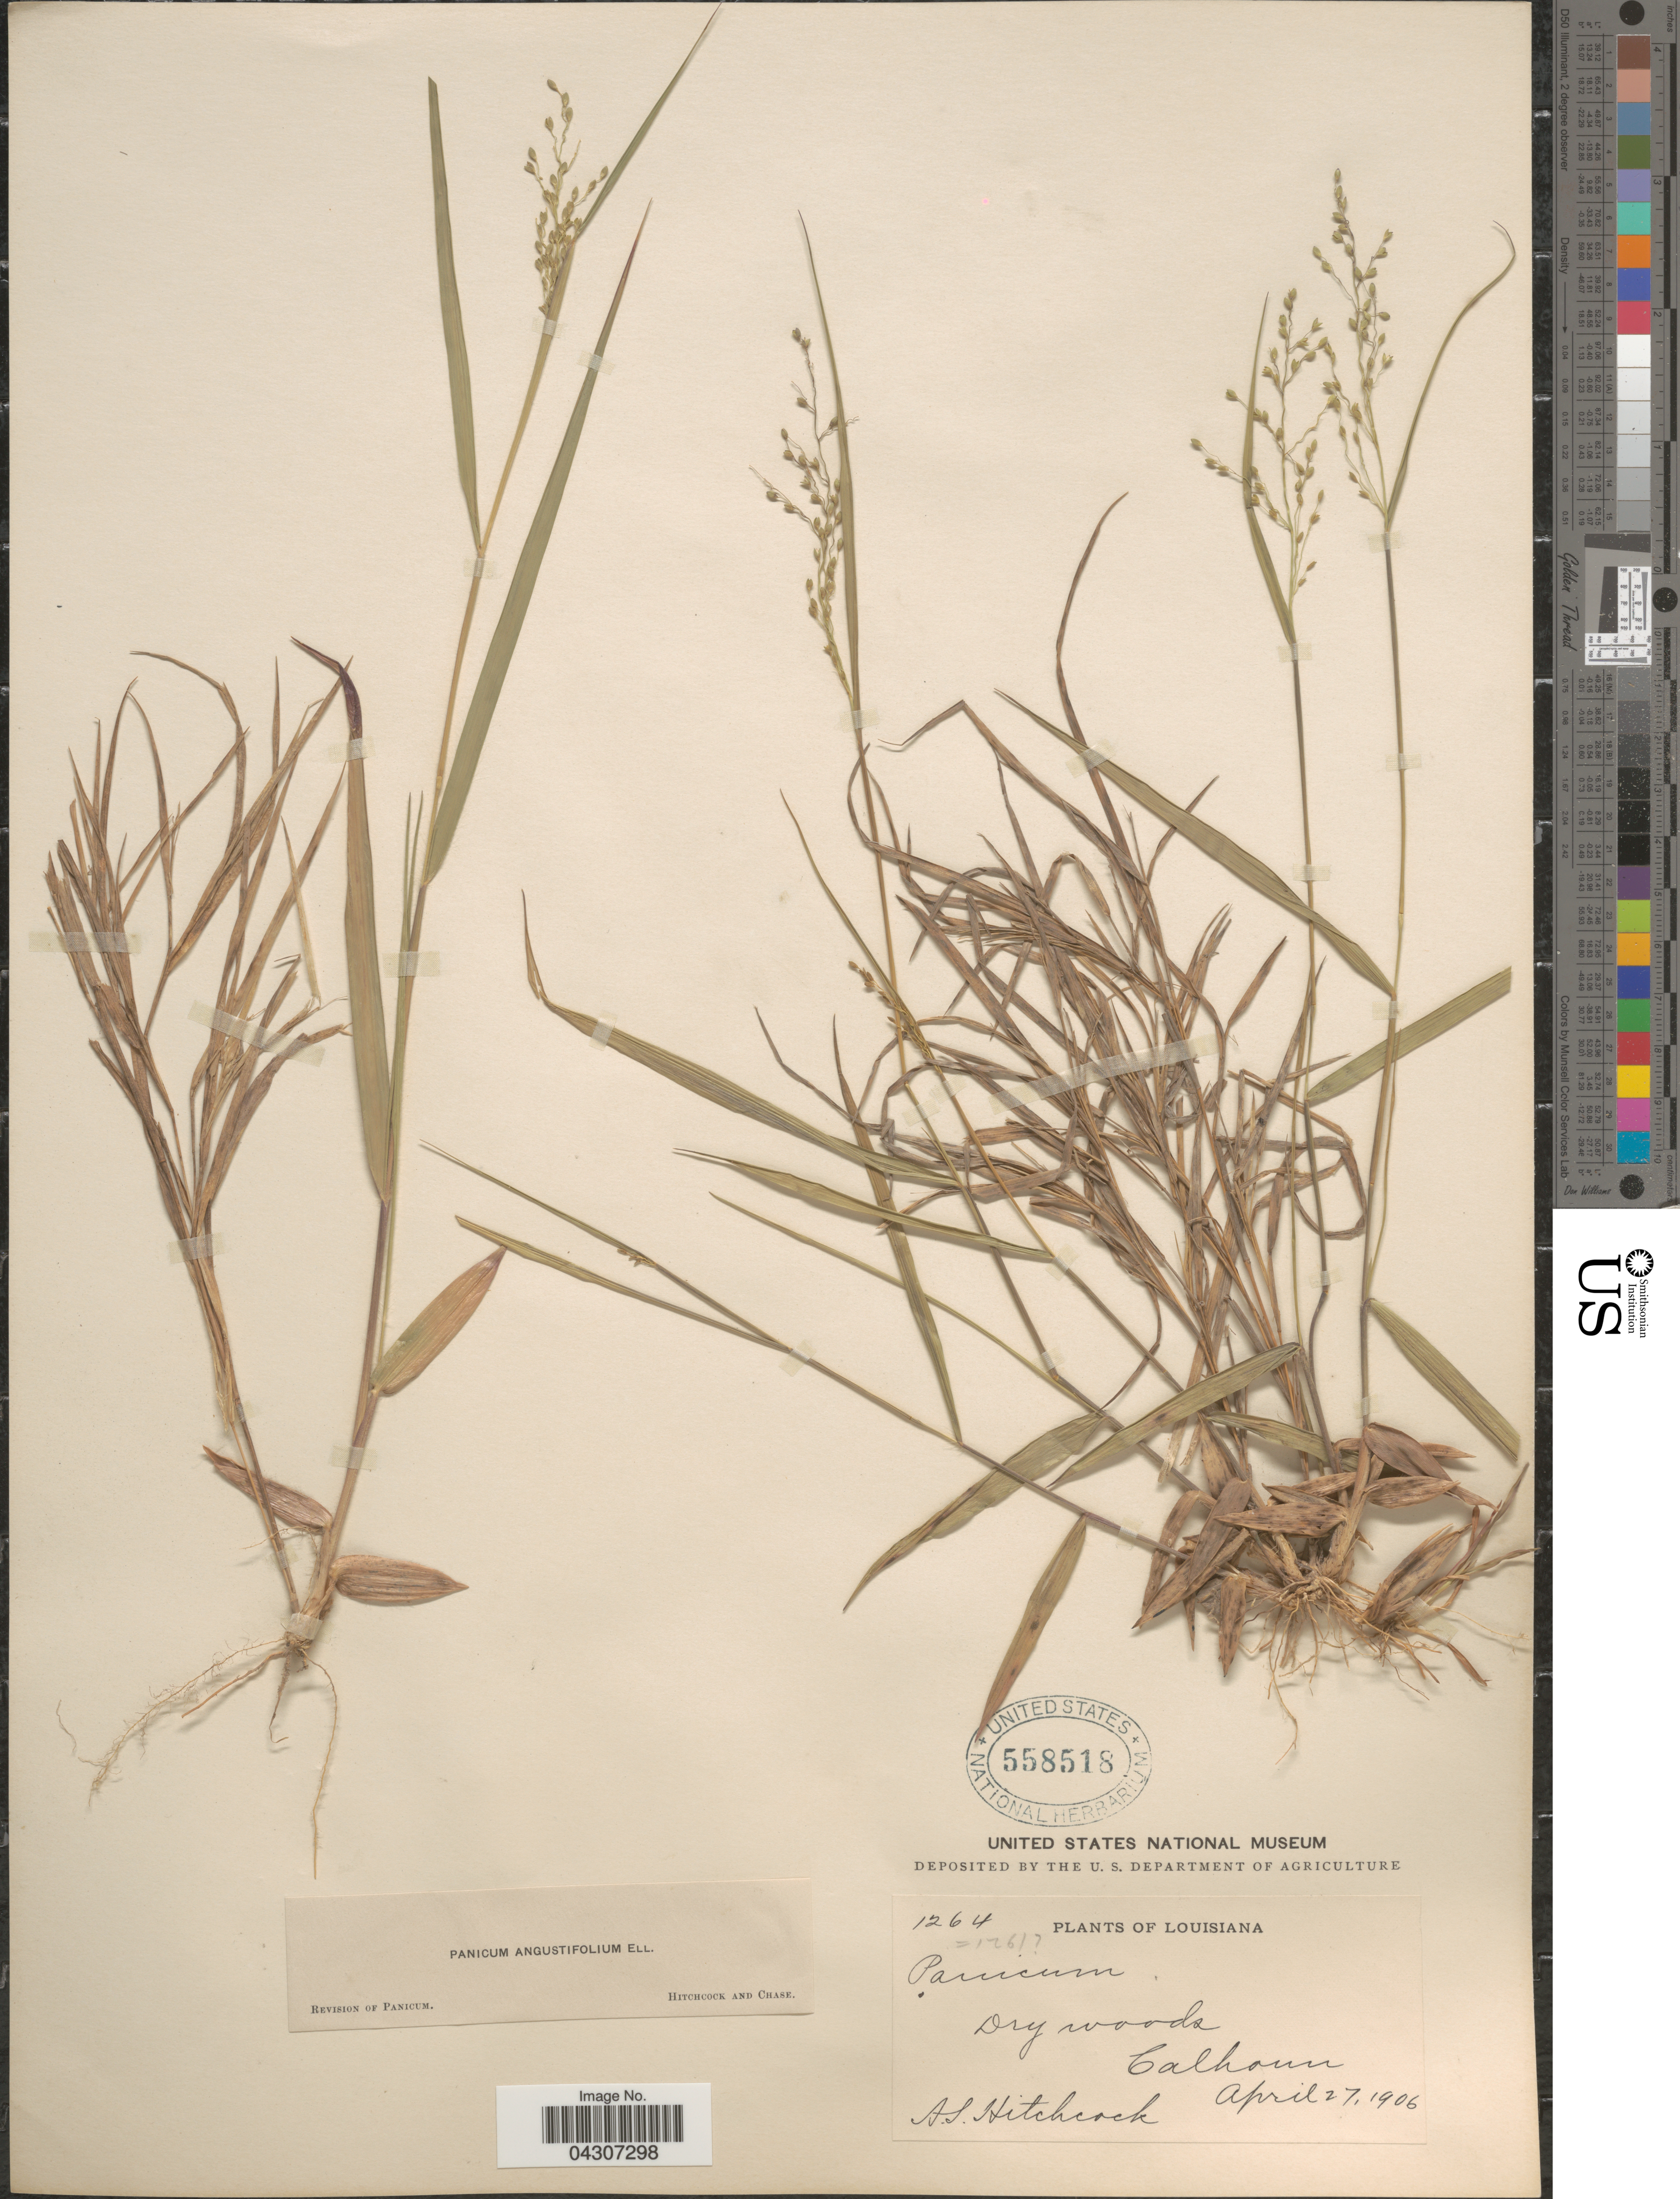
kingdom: Plantae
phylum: Tracheophyta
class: Liliopsida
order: Poales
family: Poaceae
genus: Dichanthelium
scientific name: Dichanthelium aciculare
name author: (Desv. ex Poir.) Gould & C.A. Clark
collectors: A. S. Hitchcock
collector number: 1264/1261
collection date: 1906-04-27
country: United States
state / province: Louisiana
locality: Calhoun.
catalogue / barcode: US 558518